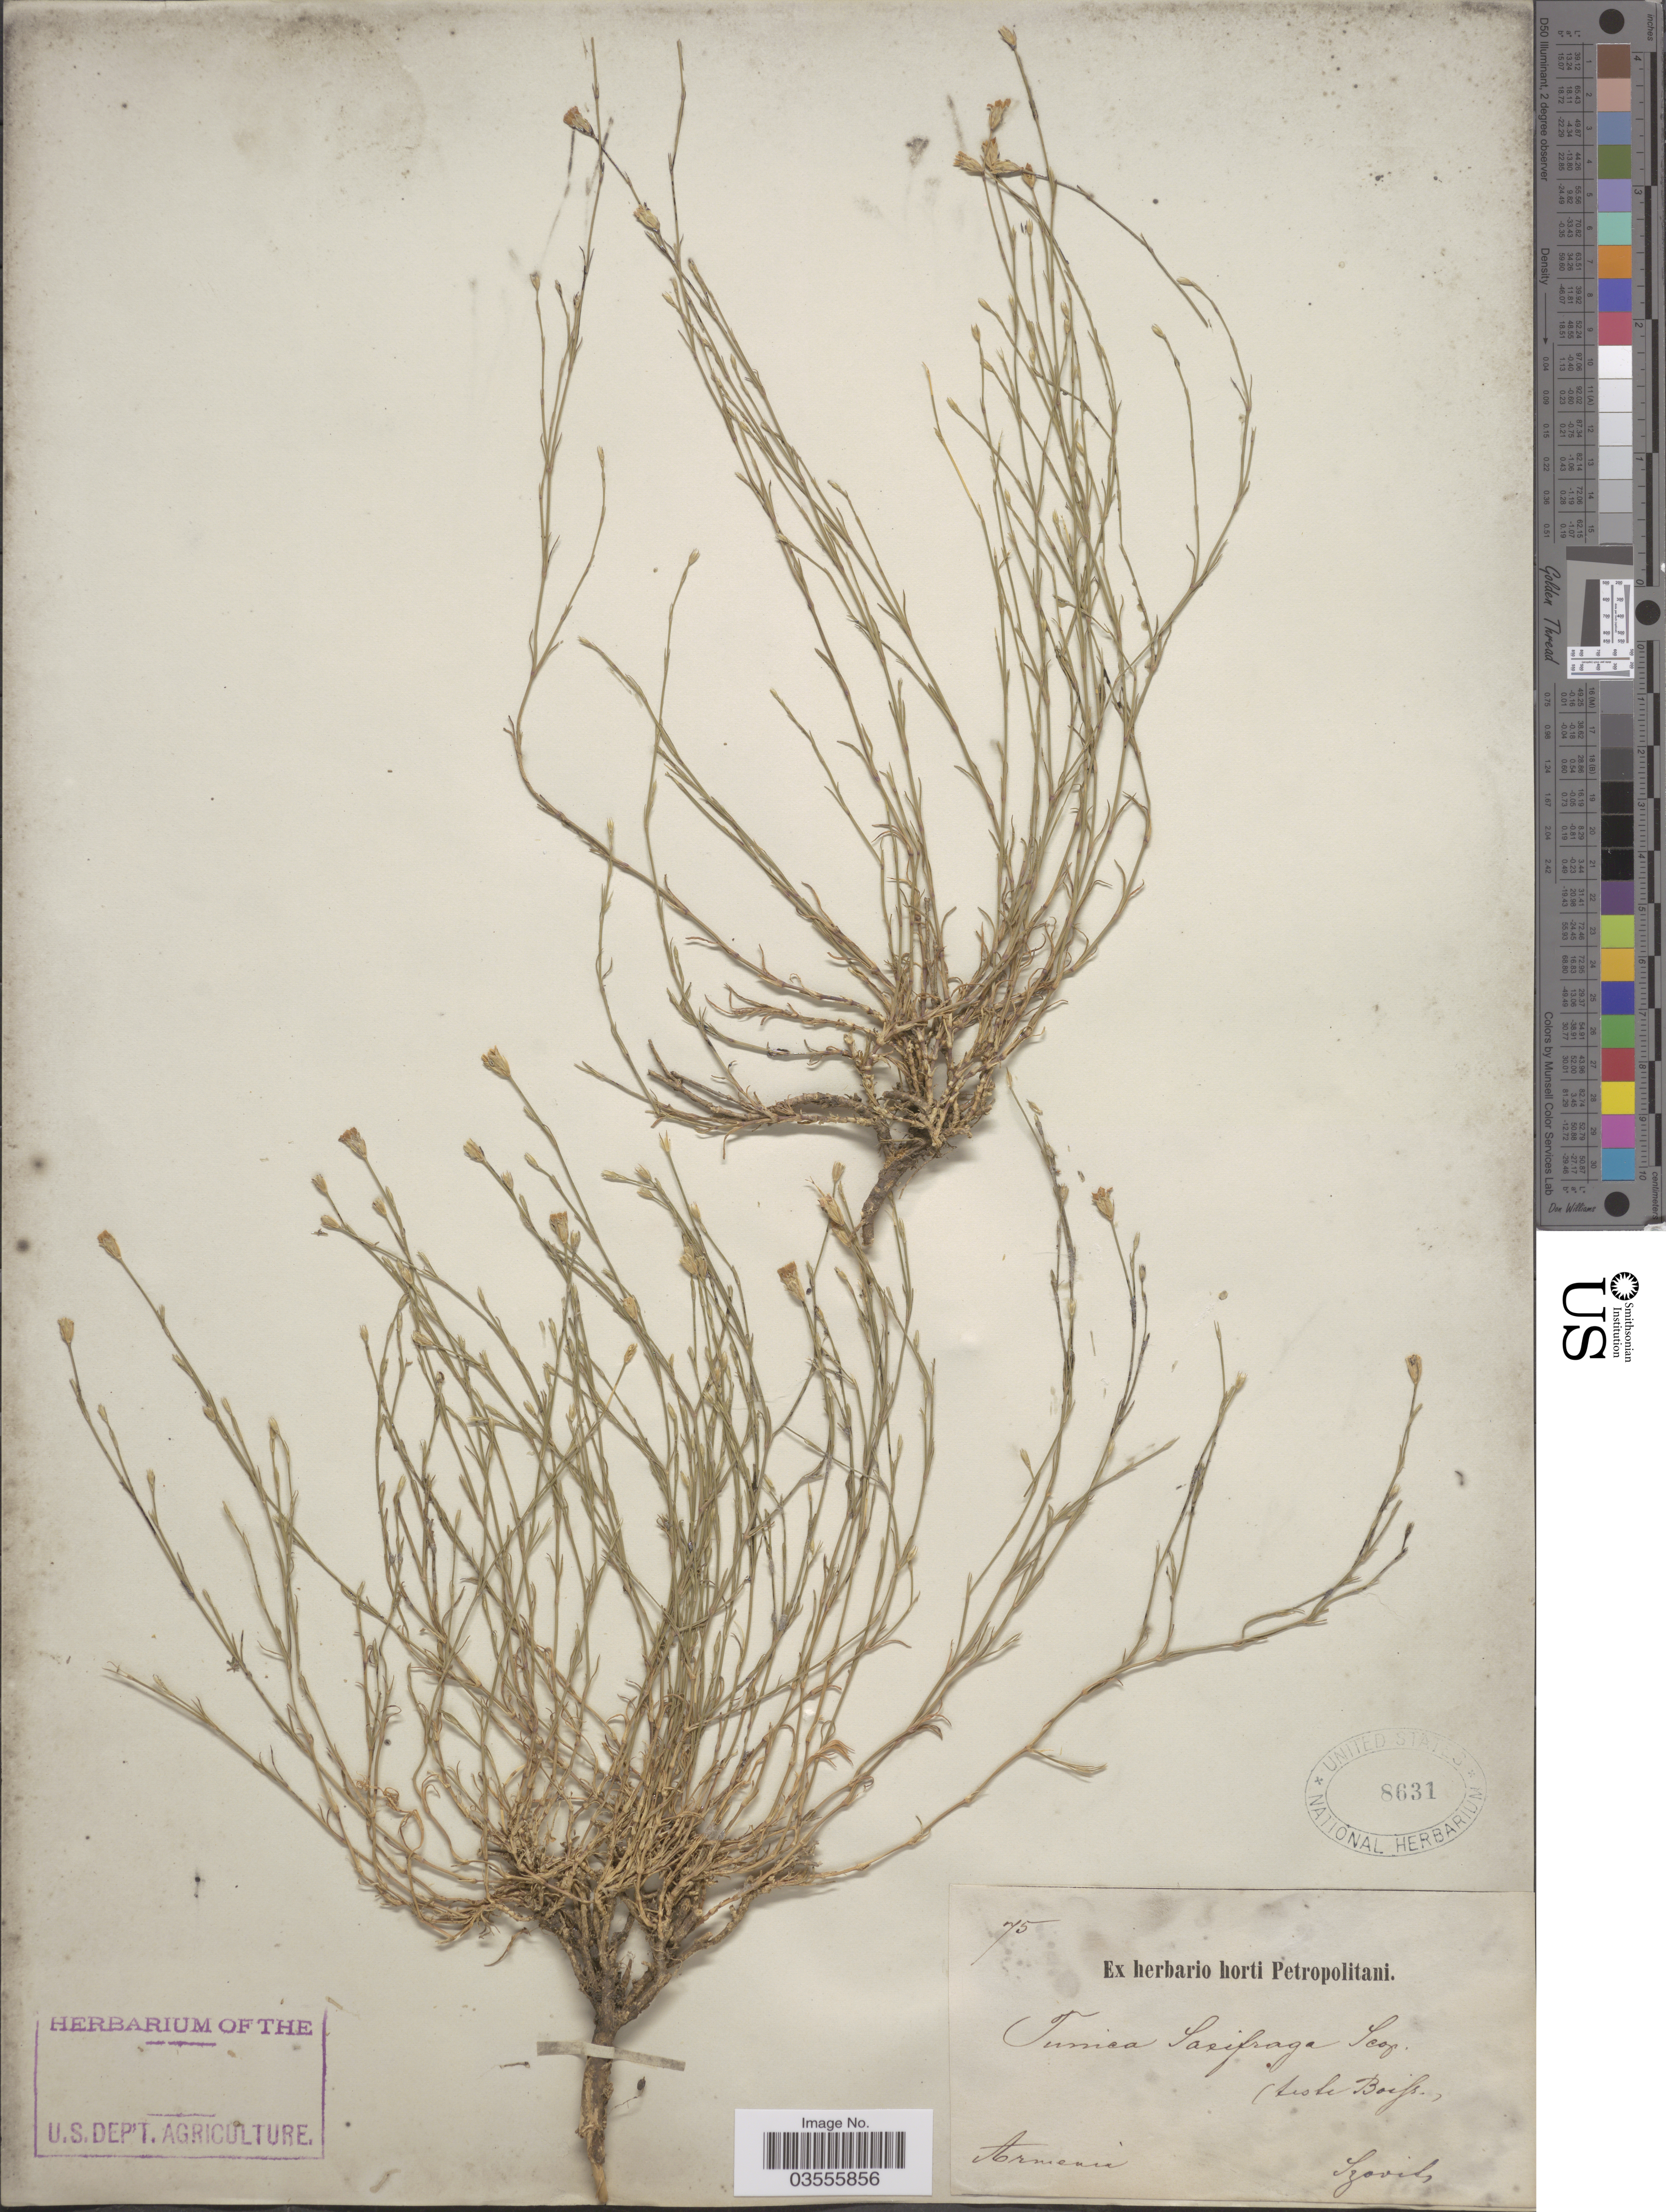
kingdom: Plantae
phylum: Tracheophyta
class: Magnoliopsida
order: Caryophyllales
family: Caryophyllaceae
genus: Petrorhagia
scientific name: Petrorhagia saxifraga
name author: (L.) Link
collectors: Szovits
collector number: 75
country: Armenia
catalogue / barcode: US 8631